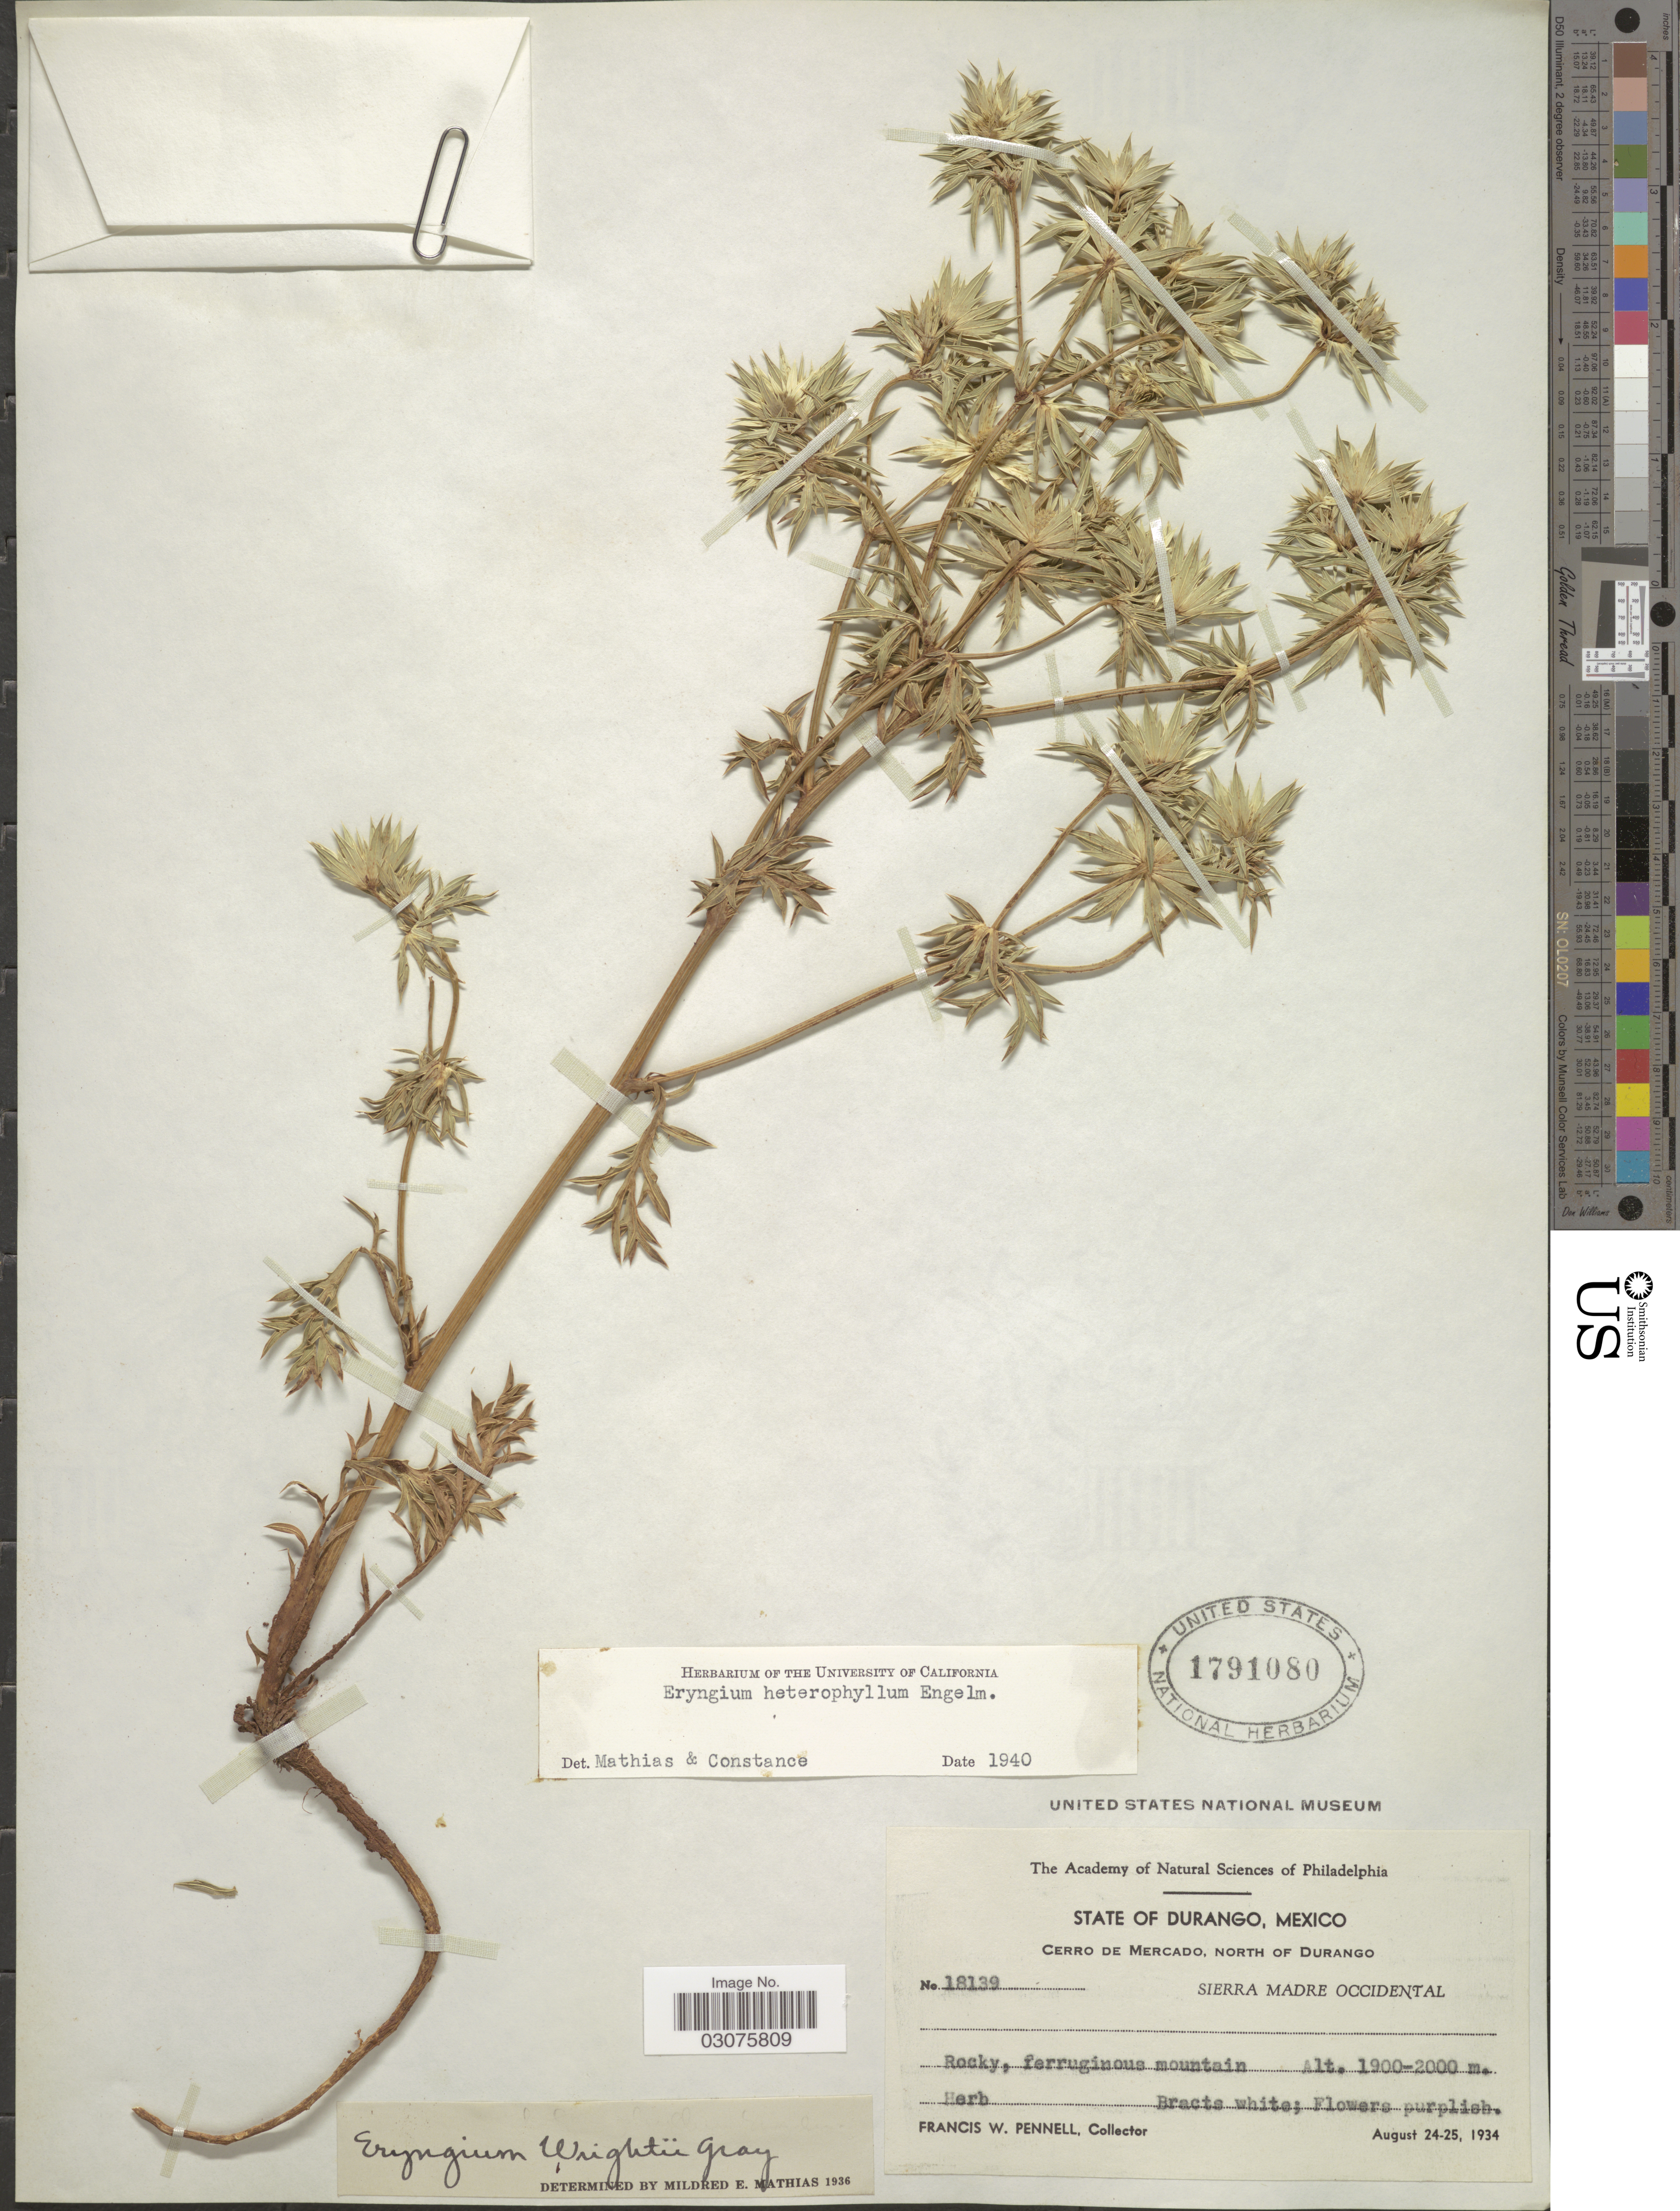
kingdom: Plantae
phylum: Tracheophyta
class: Magnoliopsida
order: Apiales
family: Apiaceae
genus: Eryngium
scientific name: Eryngium heterophyllum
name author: Engelm.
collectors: F. W. Pennell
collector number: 18139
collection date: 1934-08-24/1934-08-25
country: Mexico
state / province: Durango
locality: State of Durango. Cerro de Mercado, North of Durango. Sierra Madre Occidental. Rocky, ferruginous mountain.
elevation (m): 1900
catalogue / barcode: US 1791080